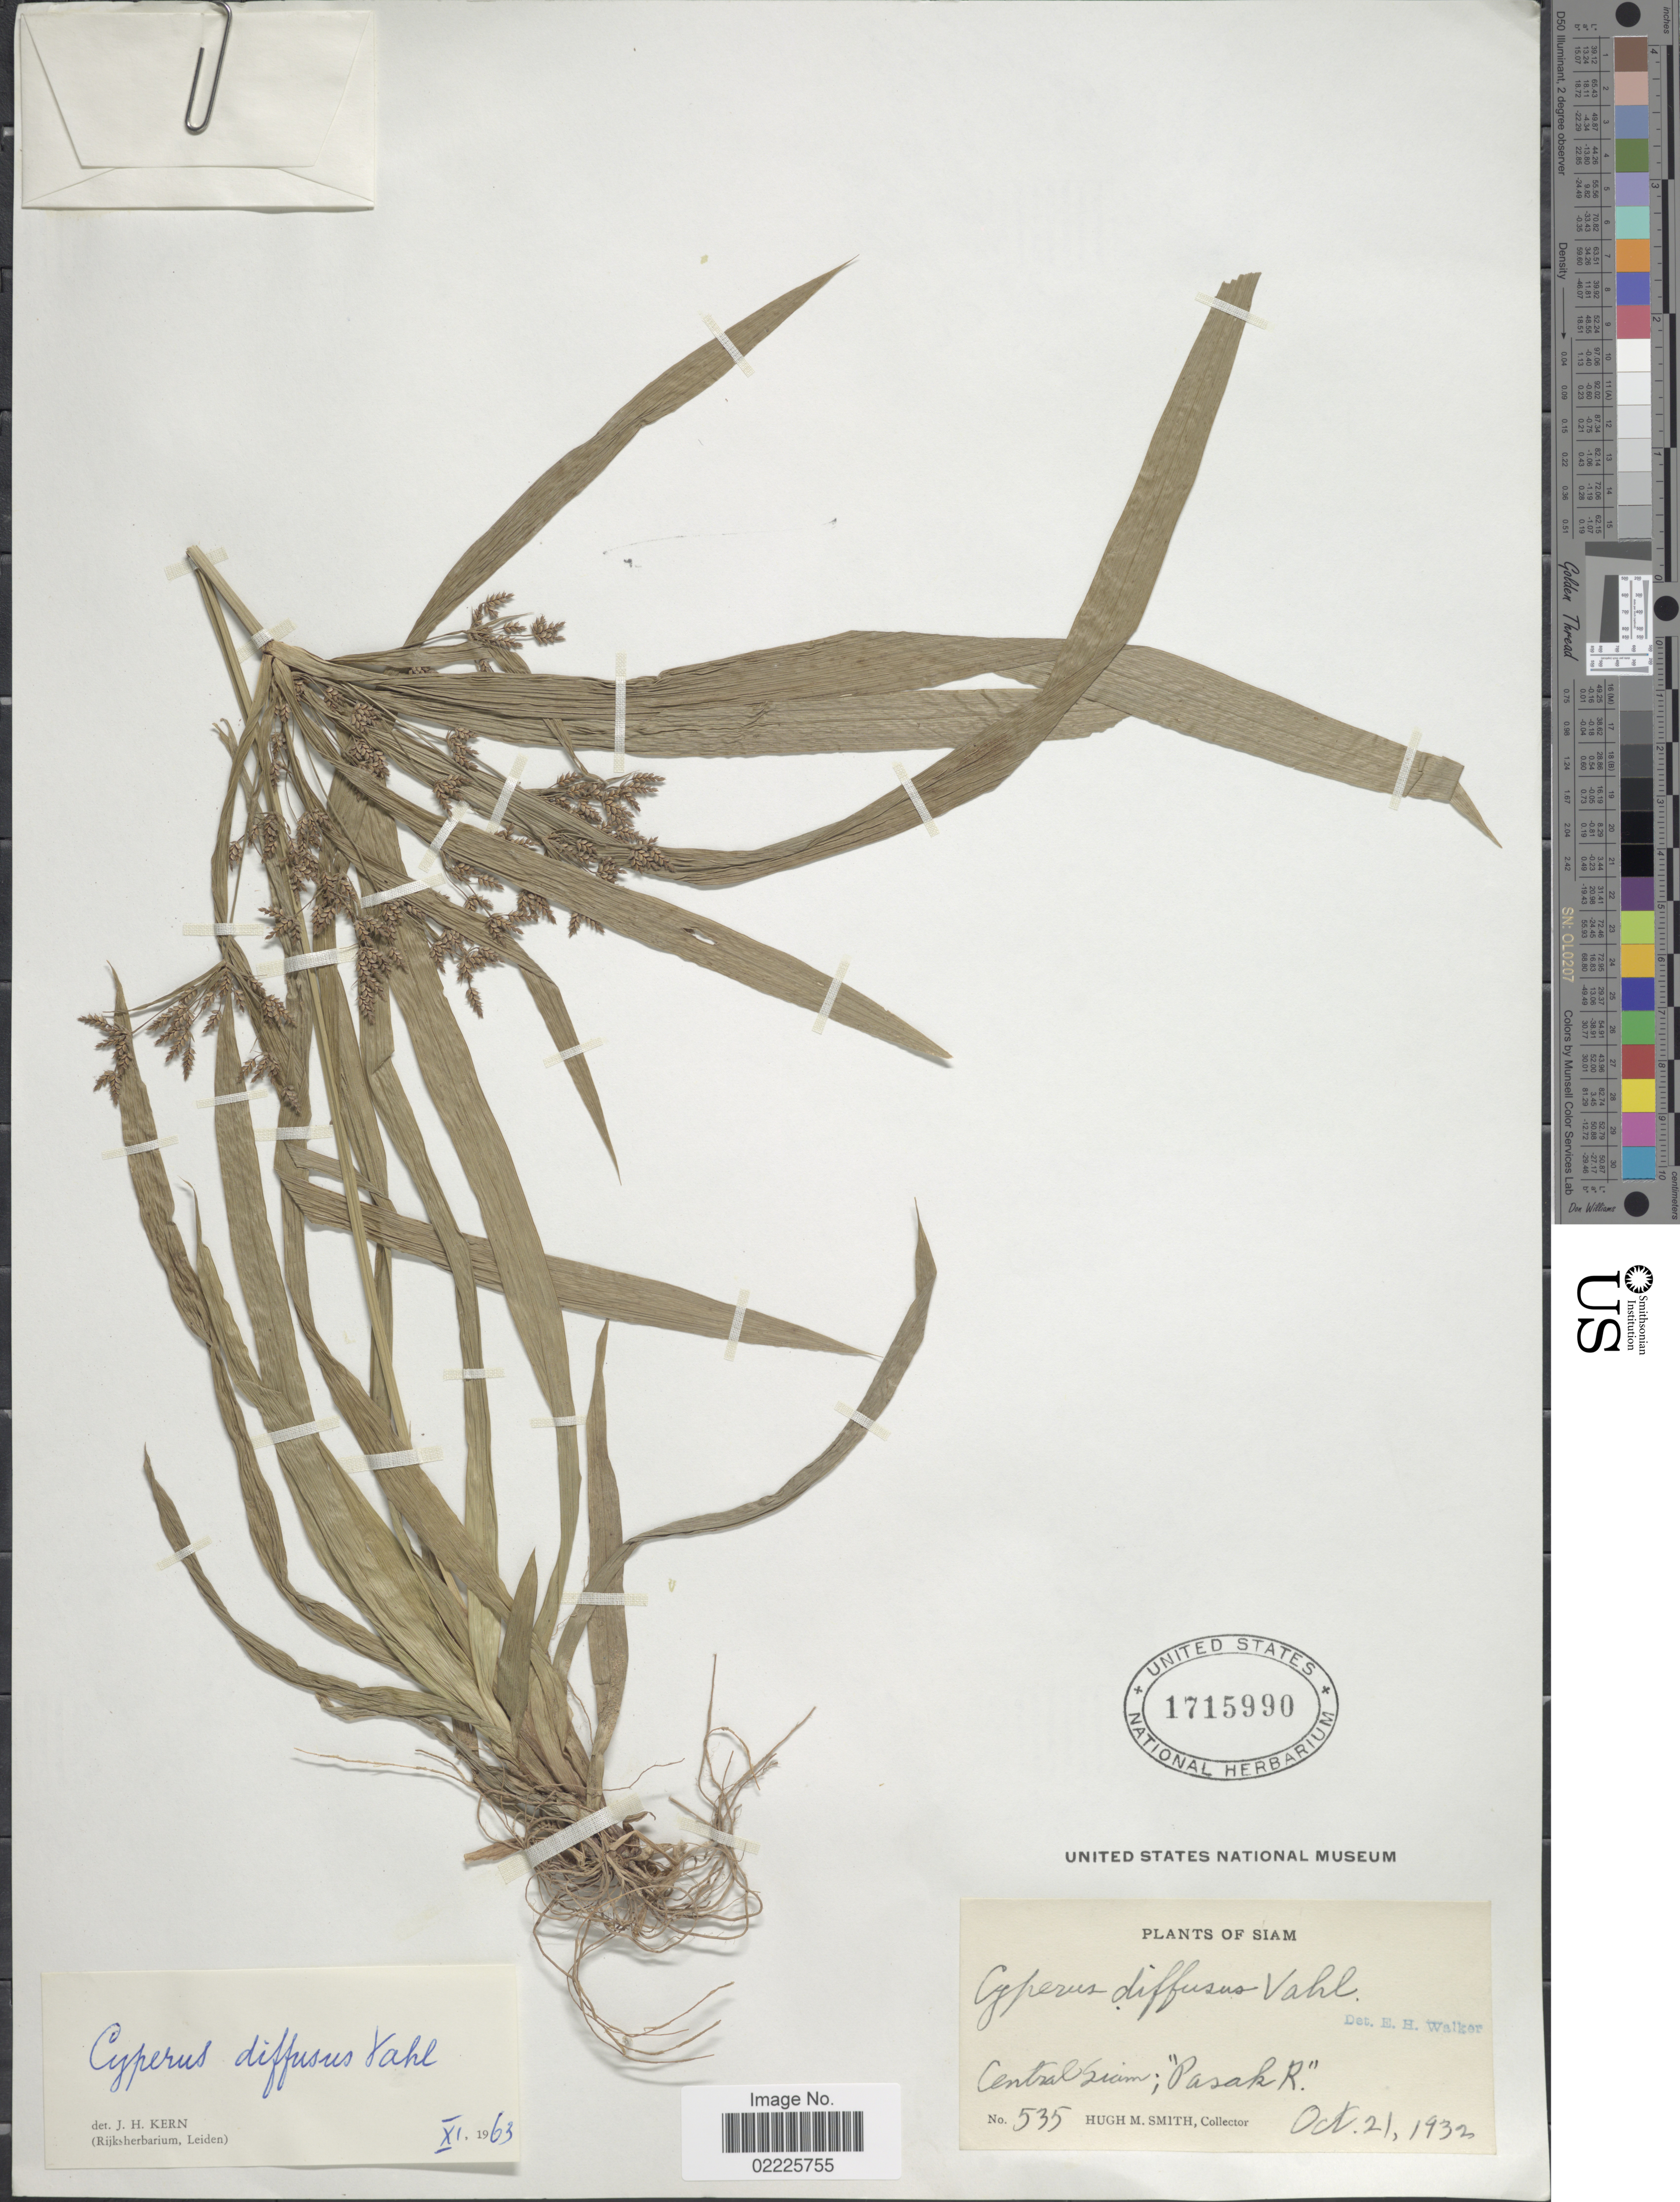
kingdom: Plantae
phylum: Tracheophyta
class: Liliopsida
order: Poales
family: Cyperaceae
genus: Cyperus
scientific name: Cyperus diffusus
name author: Vahl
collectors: H. M. Smith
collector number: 535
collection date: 1932-10-21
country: Thailand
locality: Central Siam; "Pasak R.".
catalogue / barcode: US 1715990